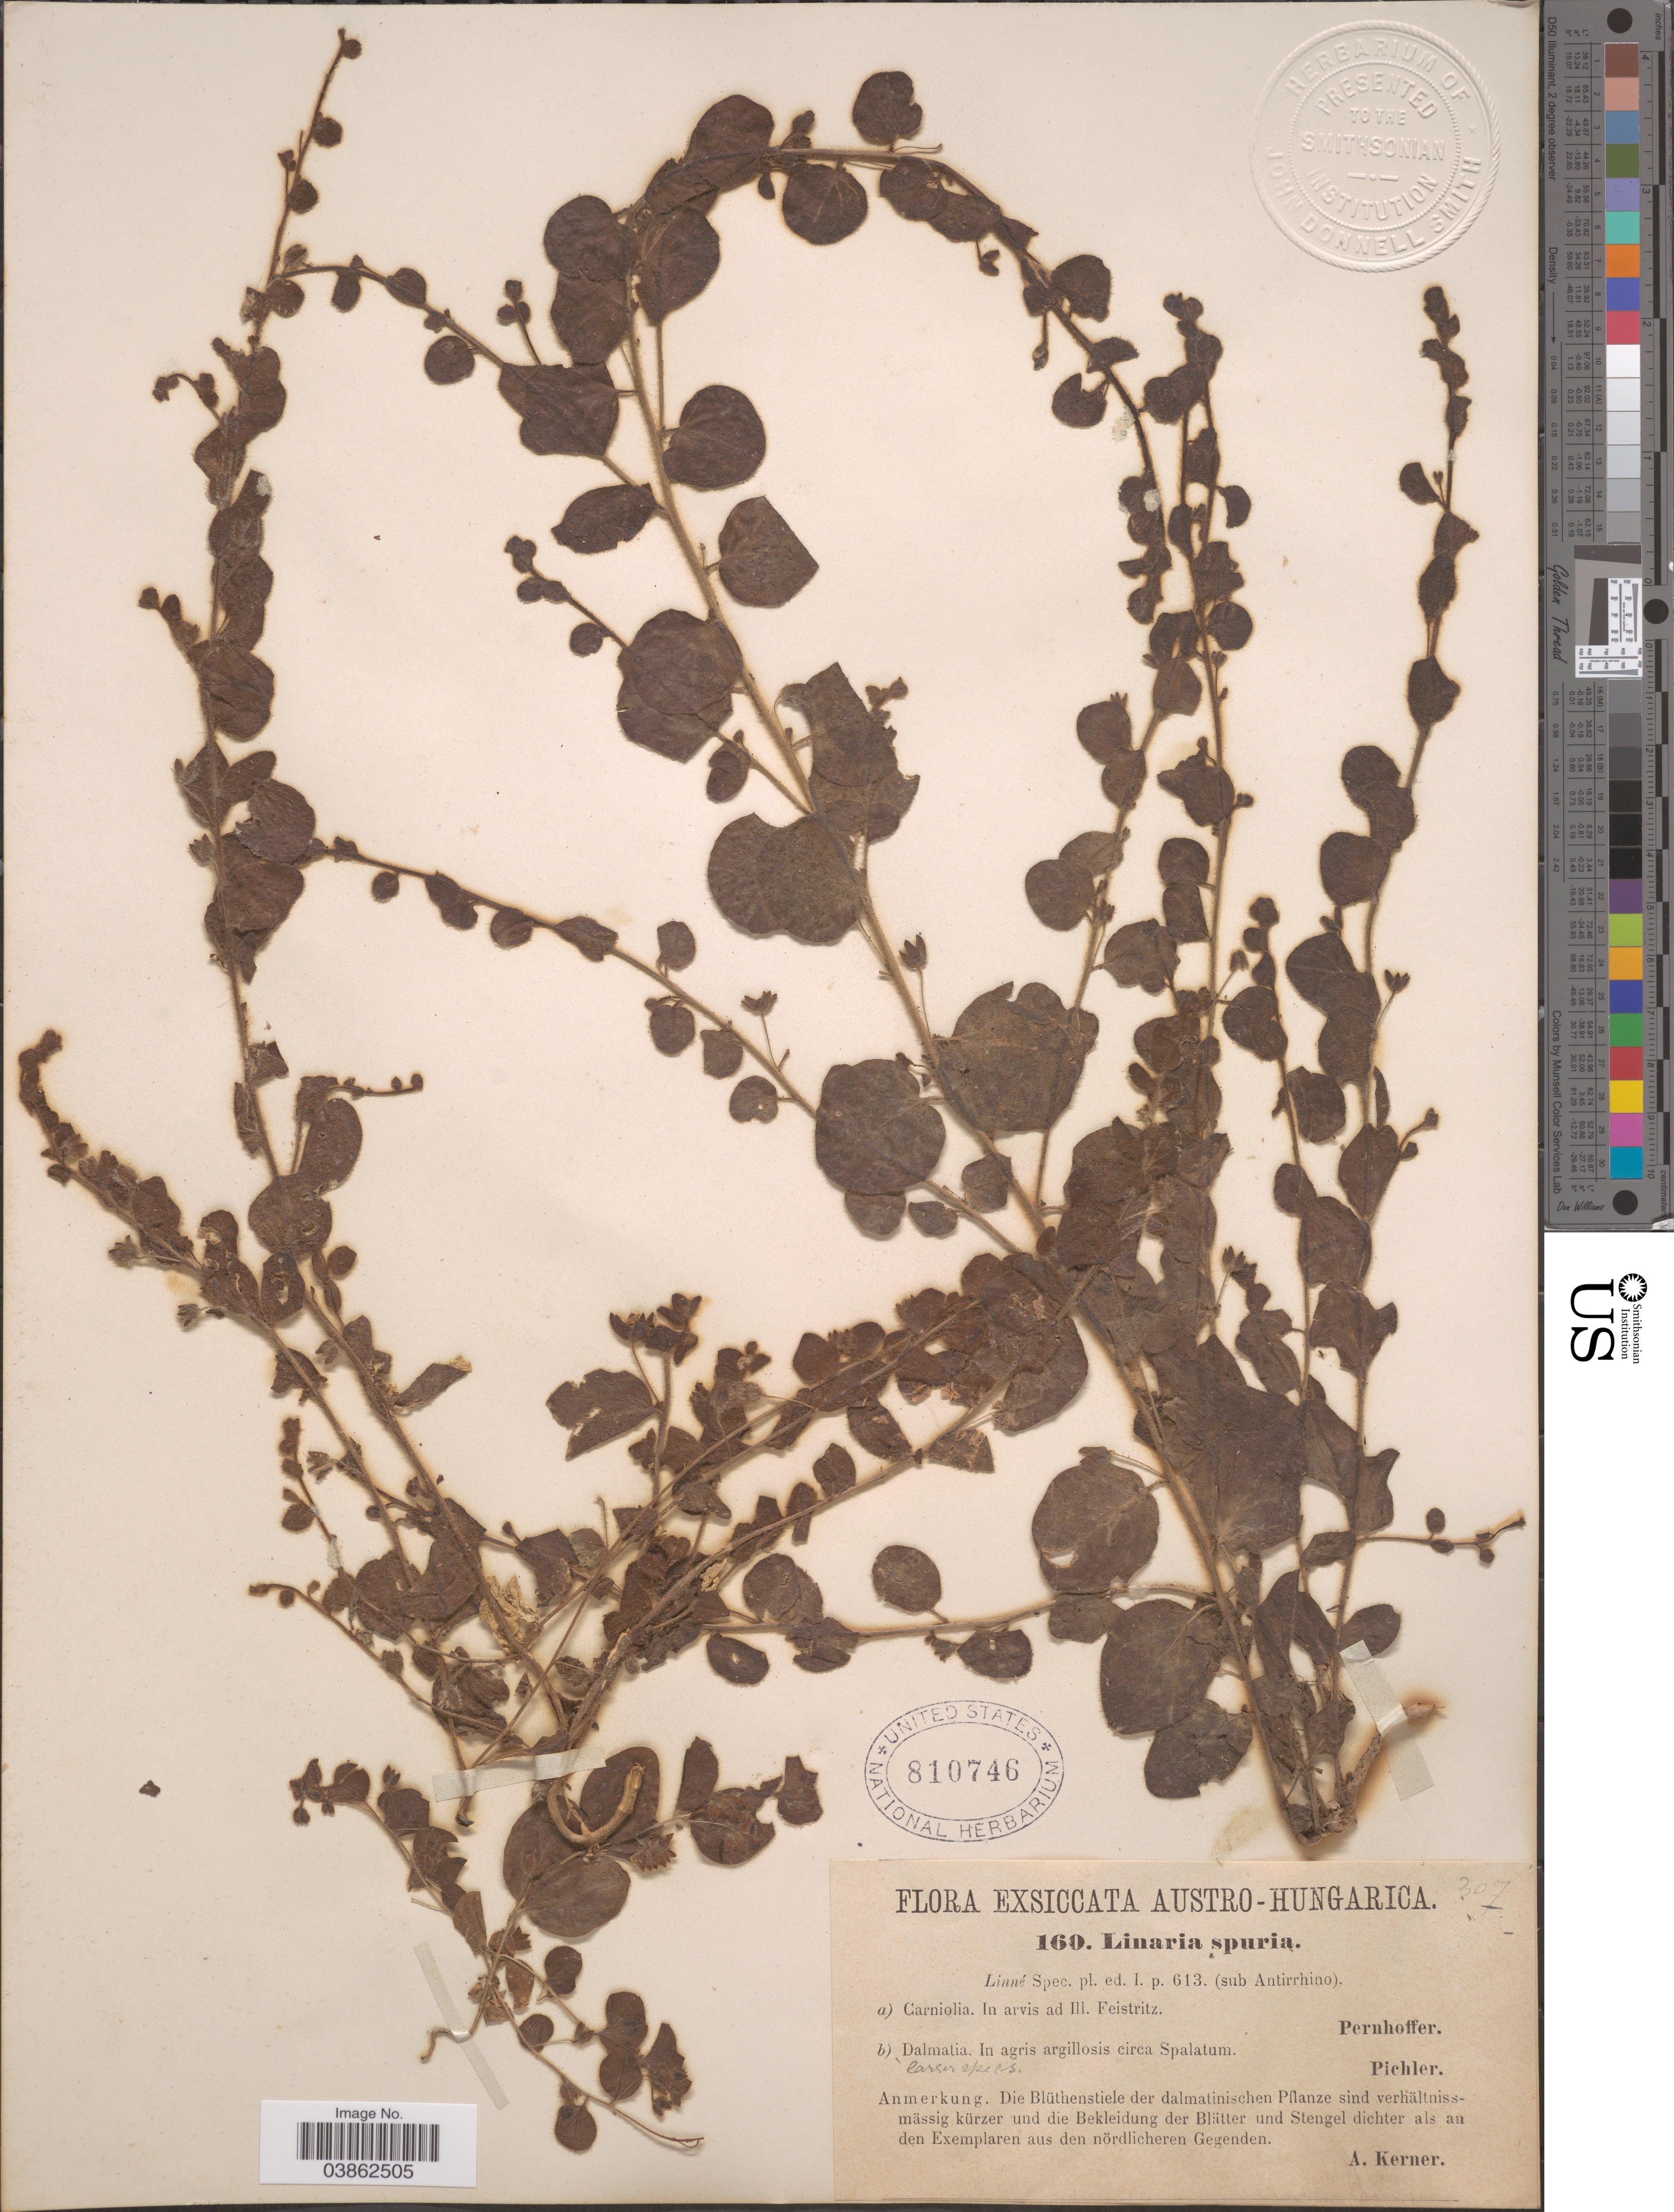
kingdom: Plantae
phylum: Tracheophyta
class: Magnoliopsida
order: Lamiales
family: Plantaginaceae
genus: Elatinoides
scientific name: Elatinoides spuria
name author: (L.) Wettst.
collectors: Pichler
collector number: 160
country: Croatia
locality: Austro-Hungarica. Dalmatia. In agris argillosis circa Spalatum.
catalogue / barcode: US 810746-3